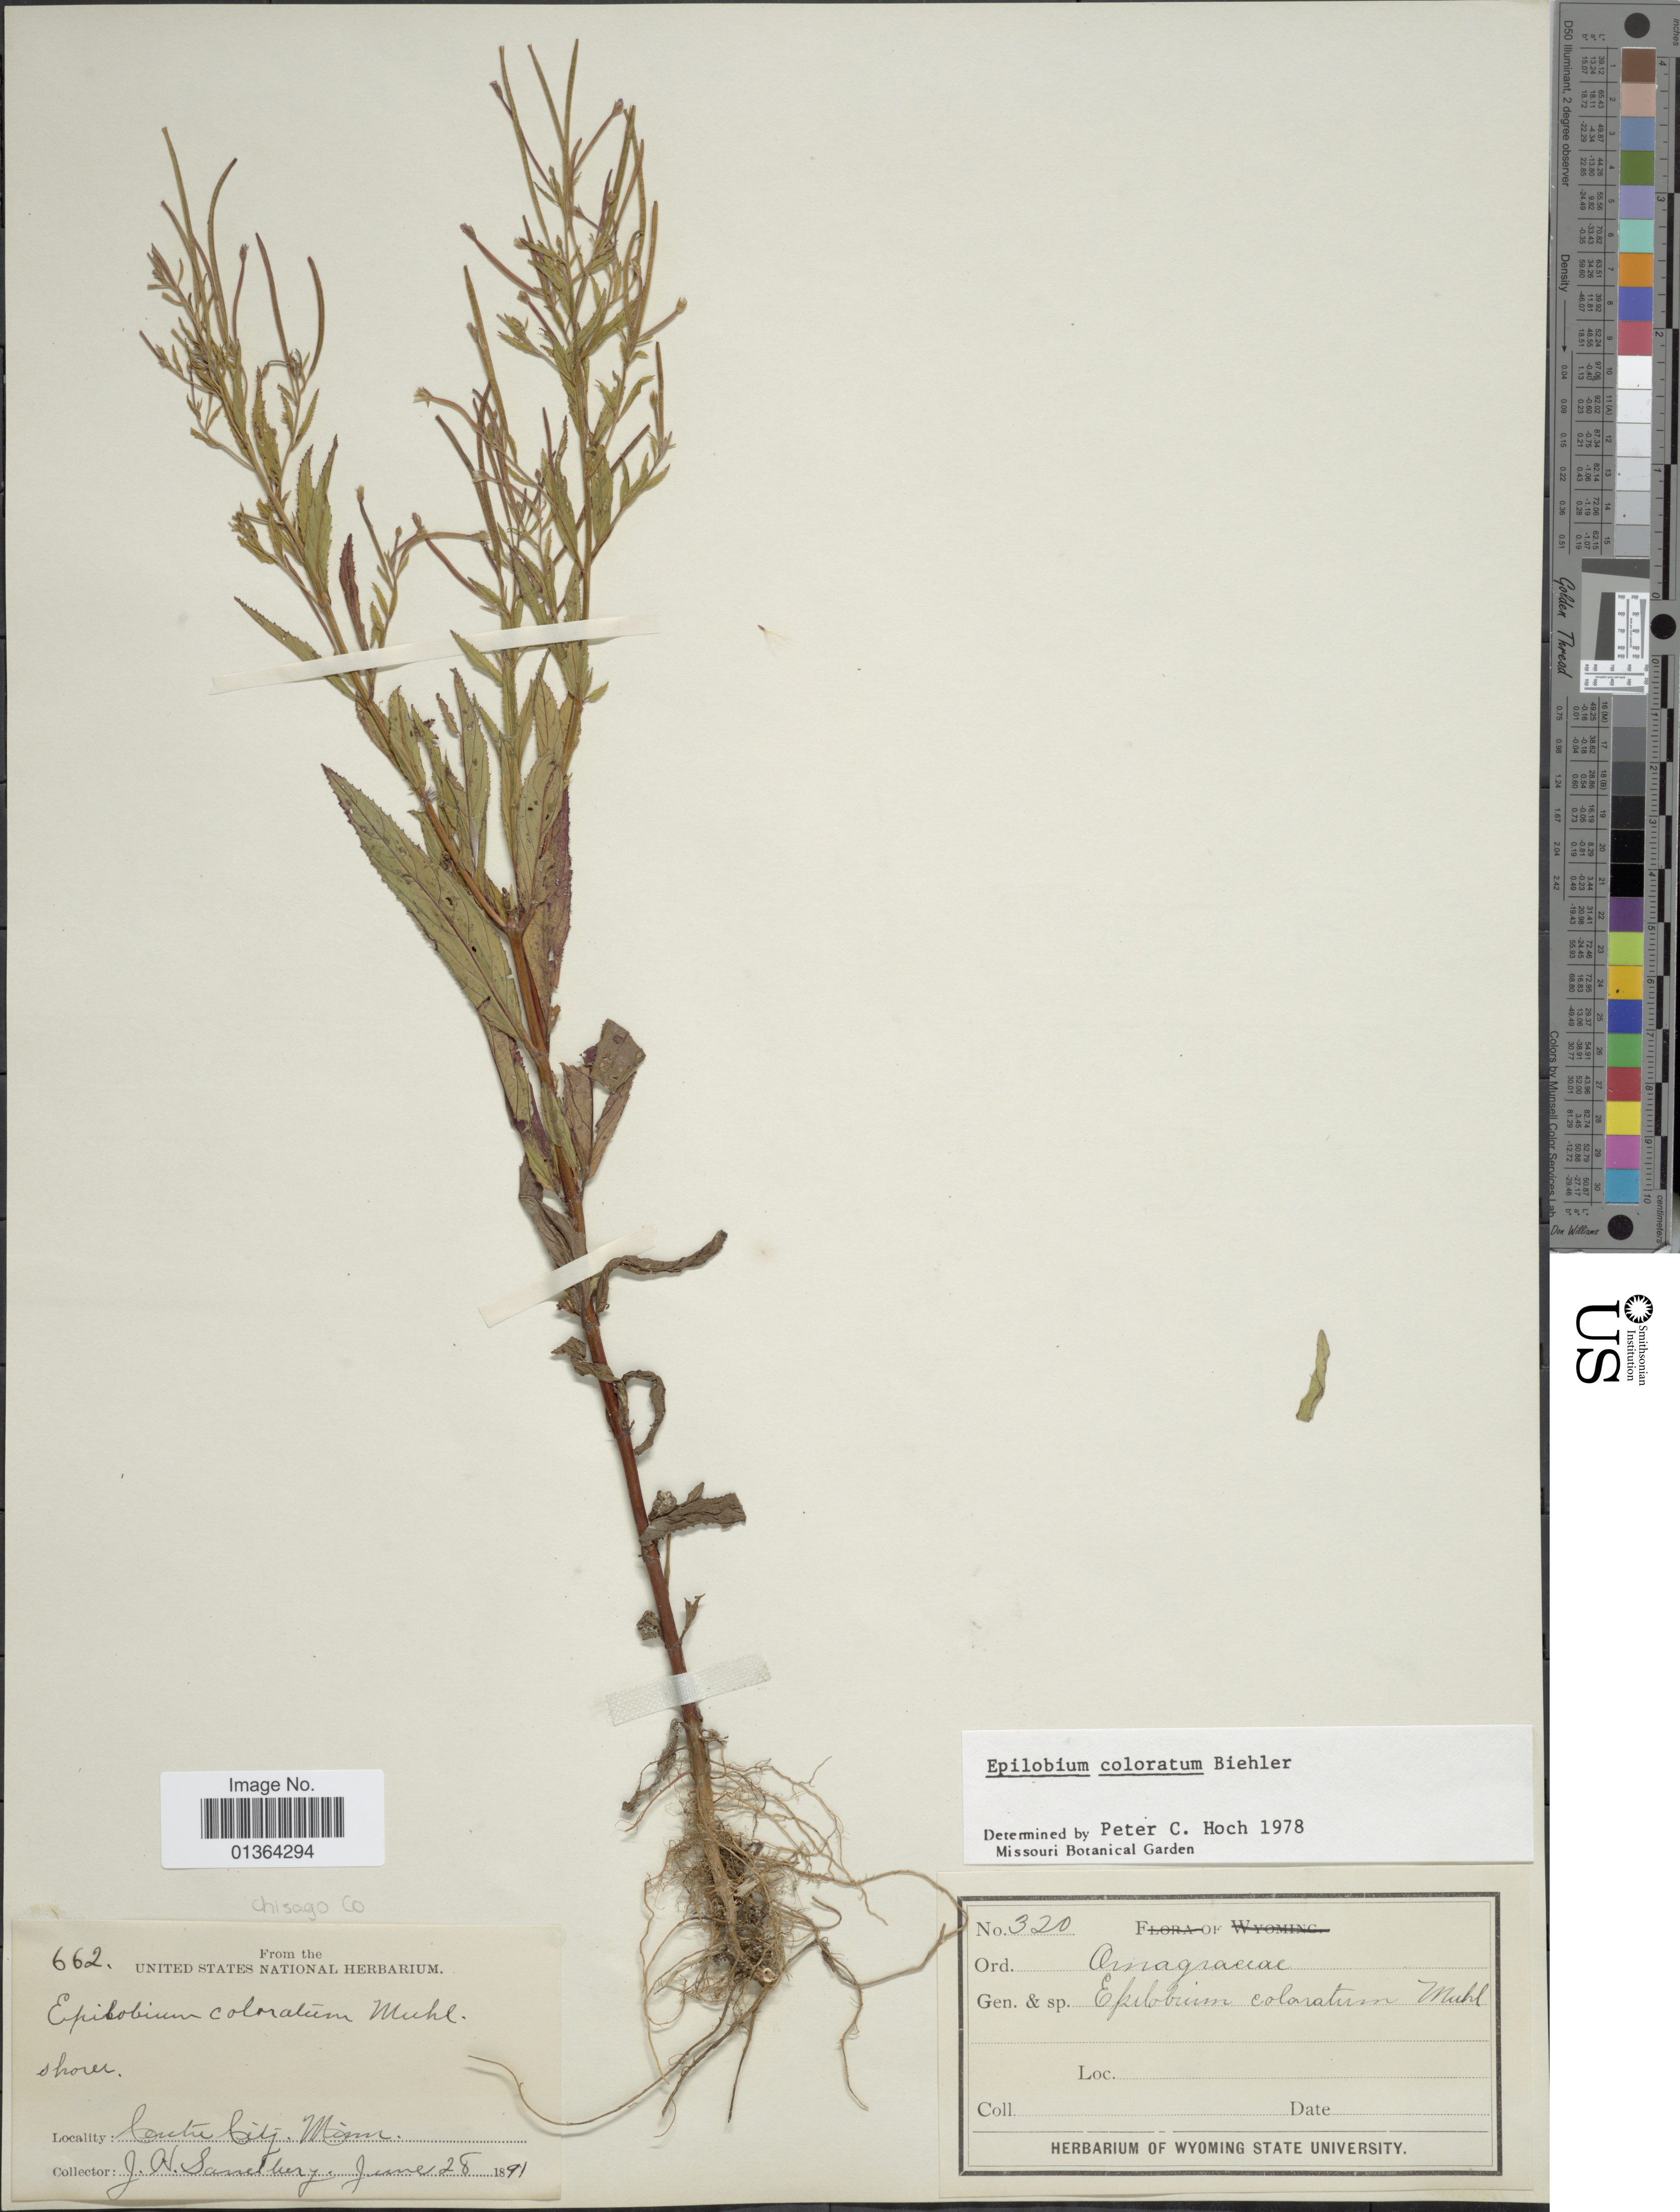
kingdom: Plantae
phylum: Tracheophyta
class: Magnoliopsida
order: Myrtales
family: Onagraceae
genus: Epilobium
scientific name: Epilobium coloratum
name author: Biehler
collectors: J. Sandburg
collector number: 662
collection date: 1891-06-28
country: United States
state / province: Minnesota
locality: Center City